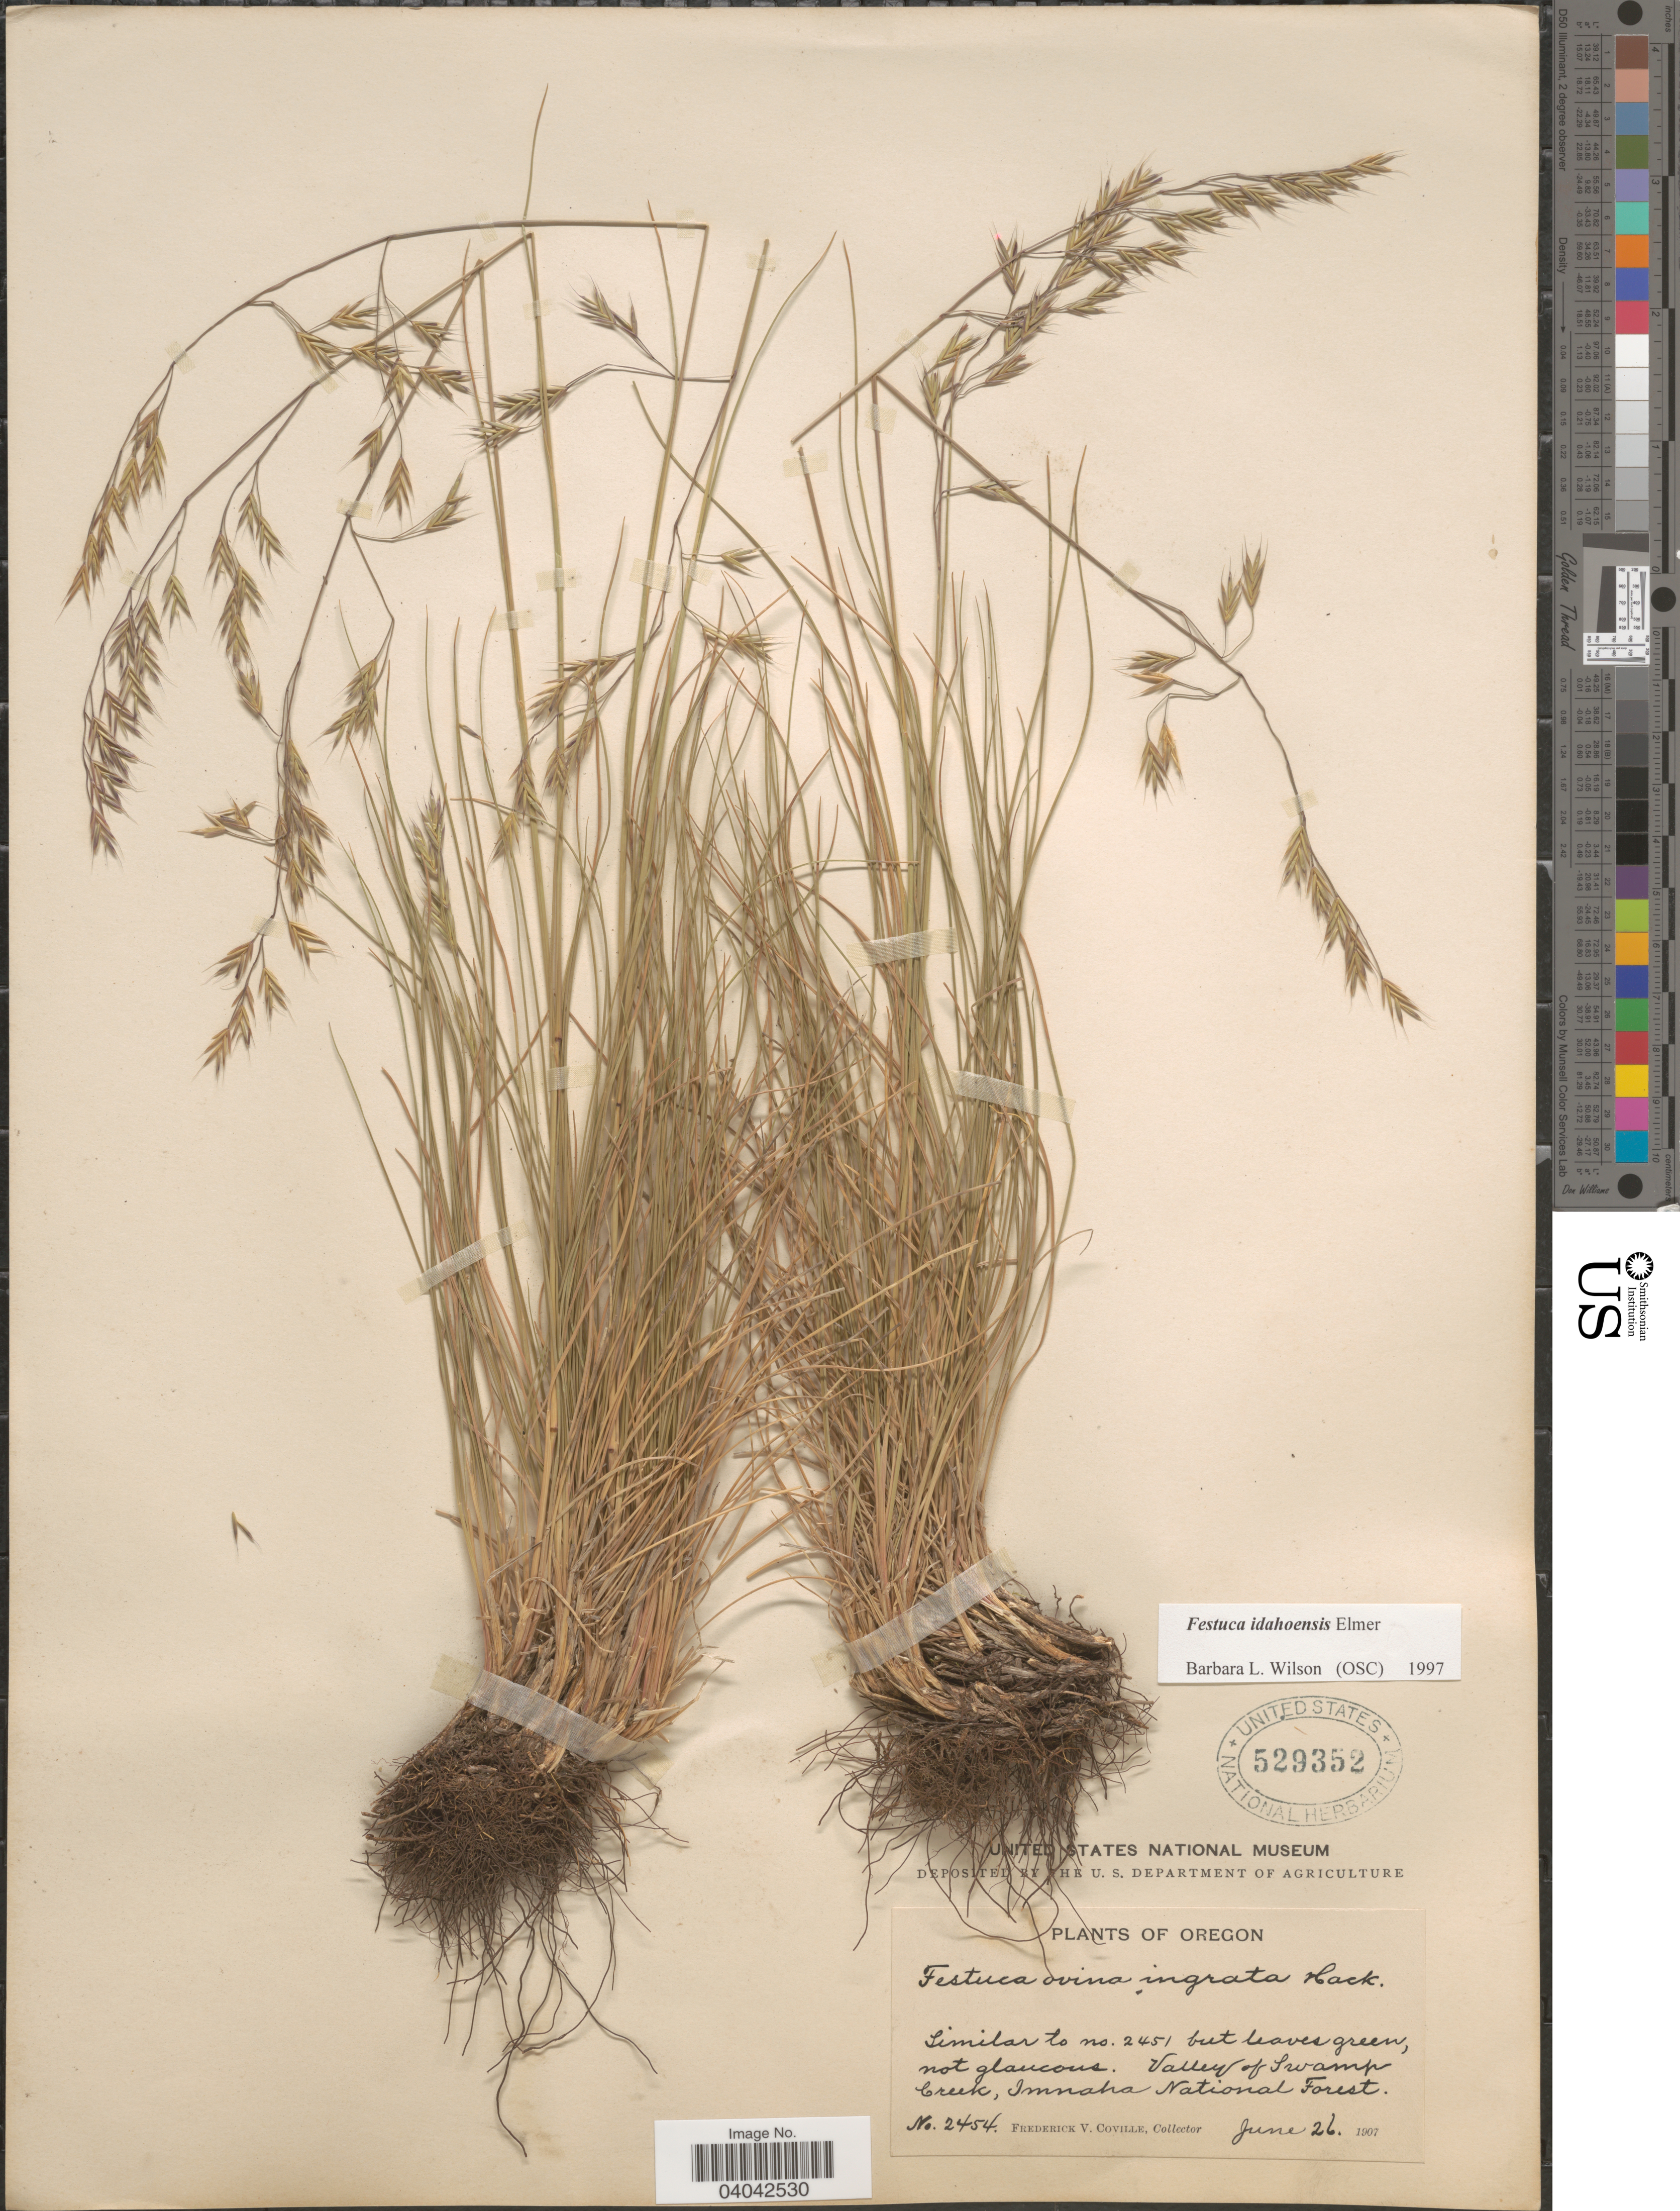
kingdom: Plantae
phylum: Tracheophyta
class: Liliopsida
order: Poales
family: Poaceae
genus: Festuca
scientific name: Festuca idahoensis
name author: Elmer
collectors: F. V. Coville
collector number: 2454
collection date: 1907-06-26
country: United States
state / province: Oregon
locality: Valley of Swamp Creek, Imnaha National Forest.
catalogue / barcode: US 529352